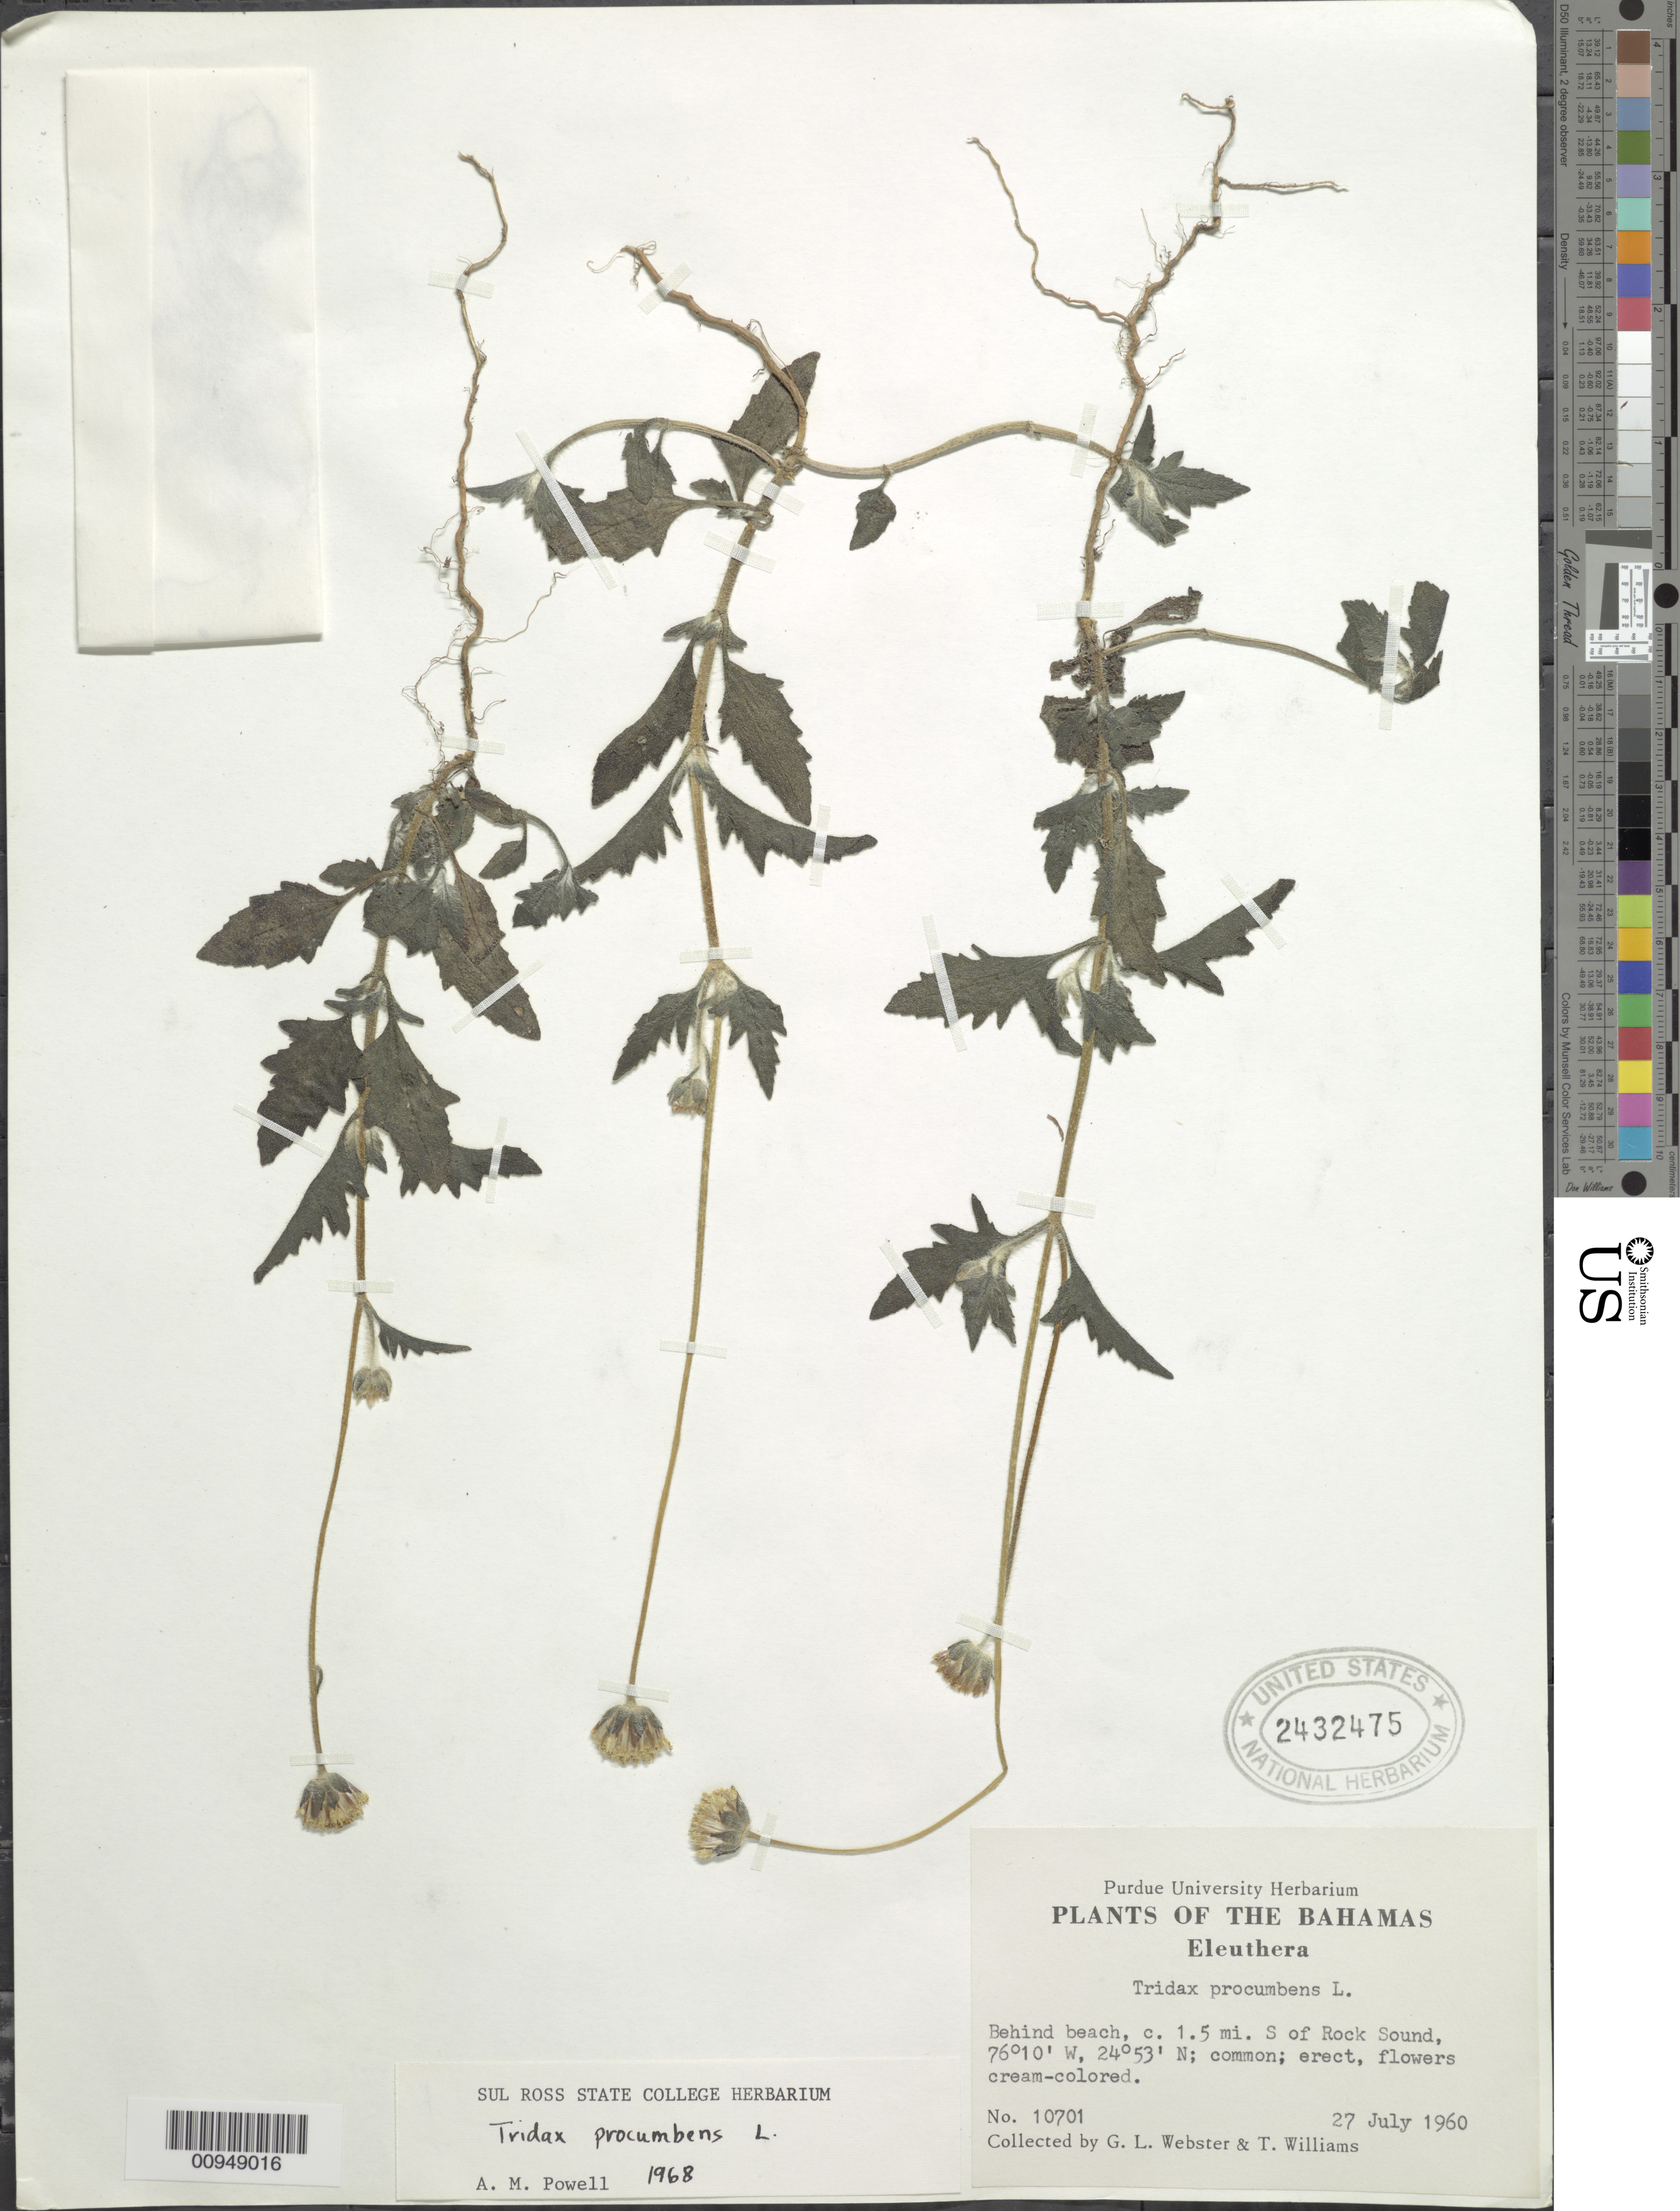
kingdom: Plantae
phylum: Tracheophyta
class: Magnoliopsida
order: Asterales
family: Asteraceae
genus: Tridax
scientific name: Tridax procumbens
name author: L.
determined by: Powell, A. M.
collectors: G. L. Webster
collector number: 10701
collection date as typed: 27 Jul 1960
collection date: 1960-07-27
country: Bahamas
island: Eleuthera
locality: C. 1.5 mi S of Rock Sound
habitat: Behind beach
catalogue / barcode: US 2432475